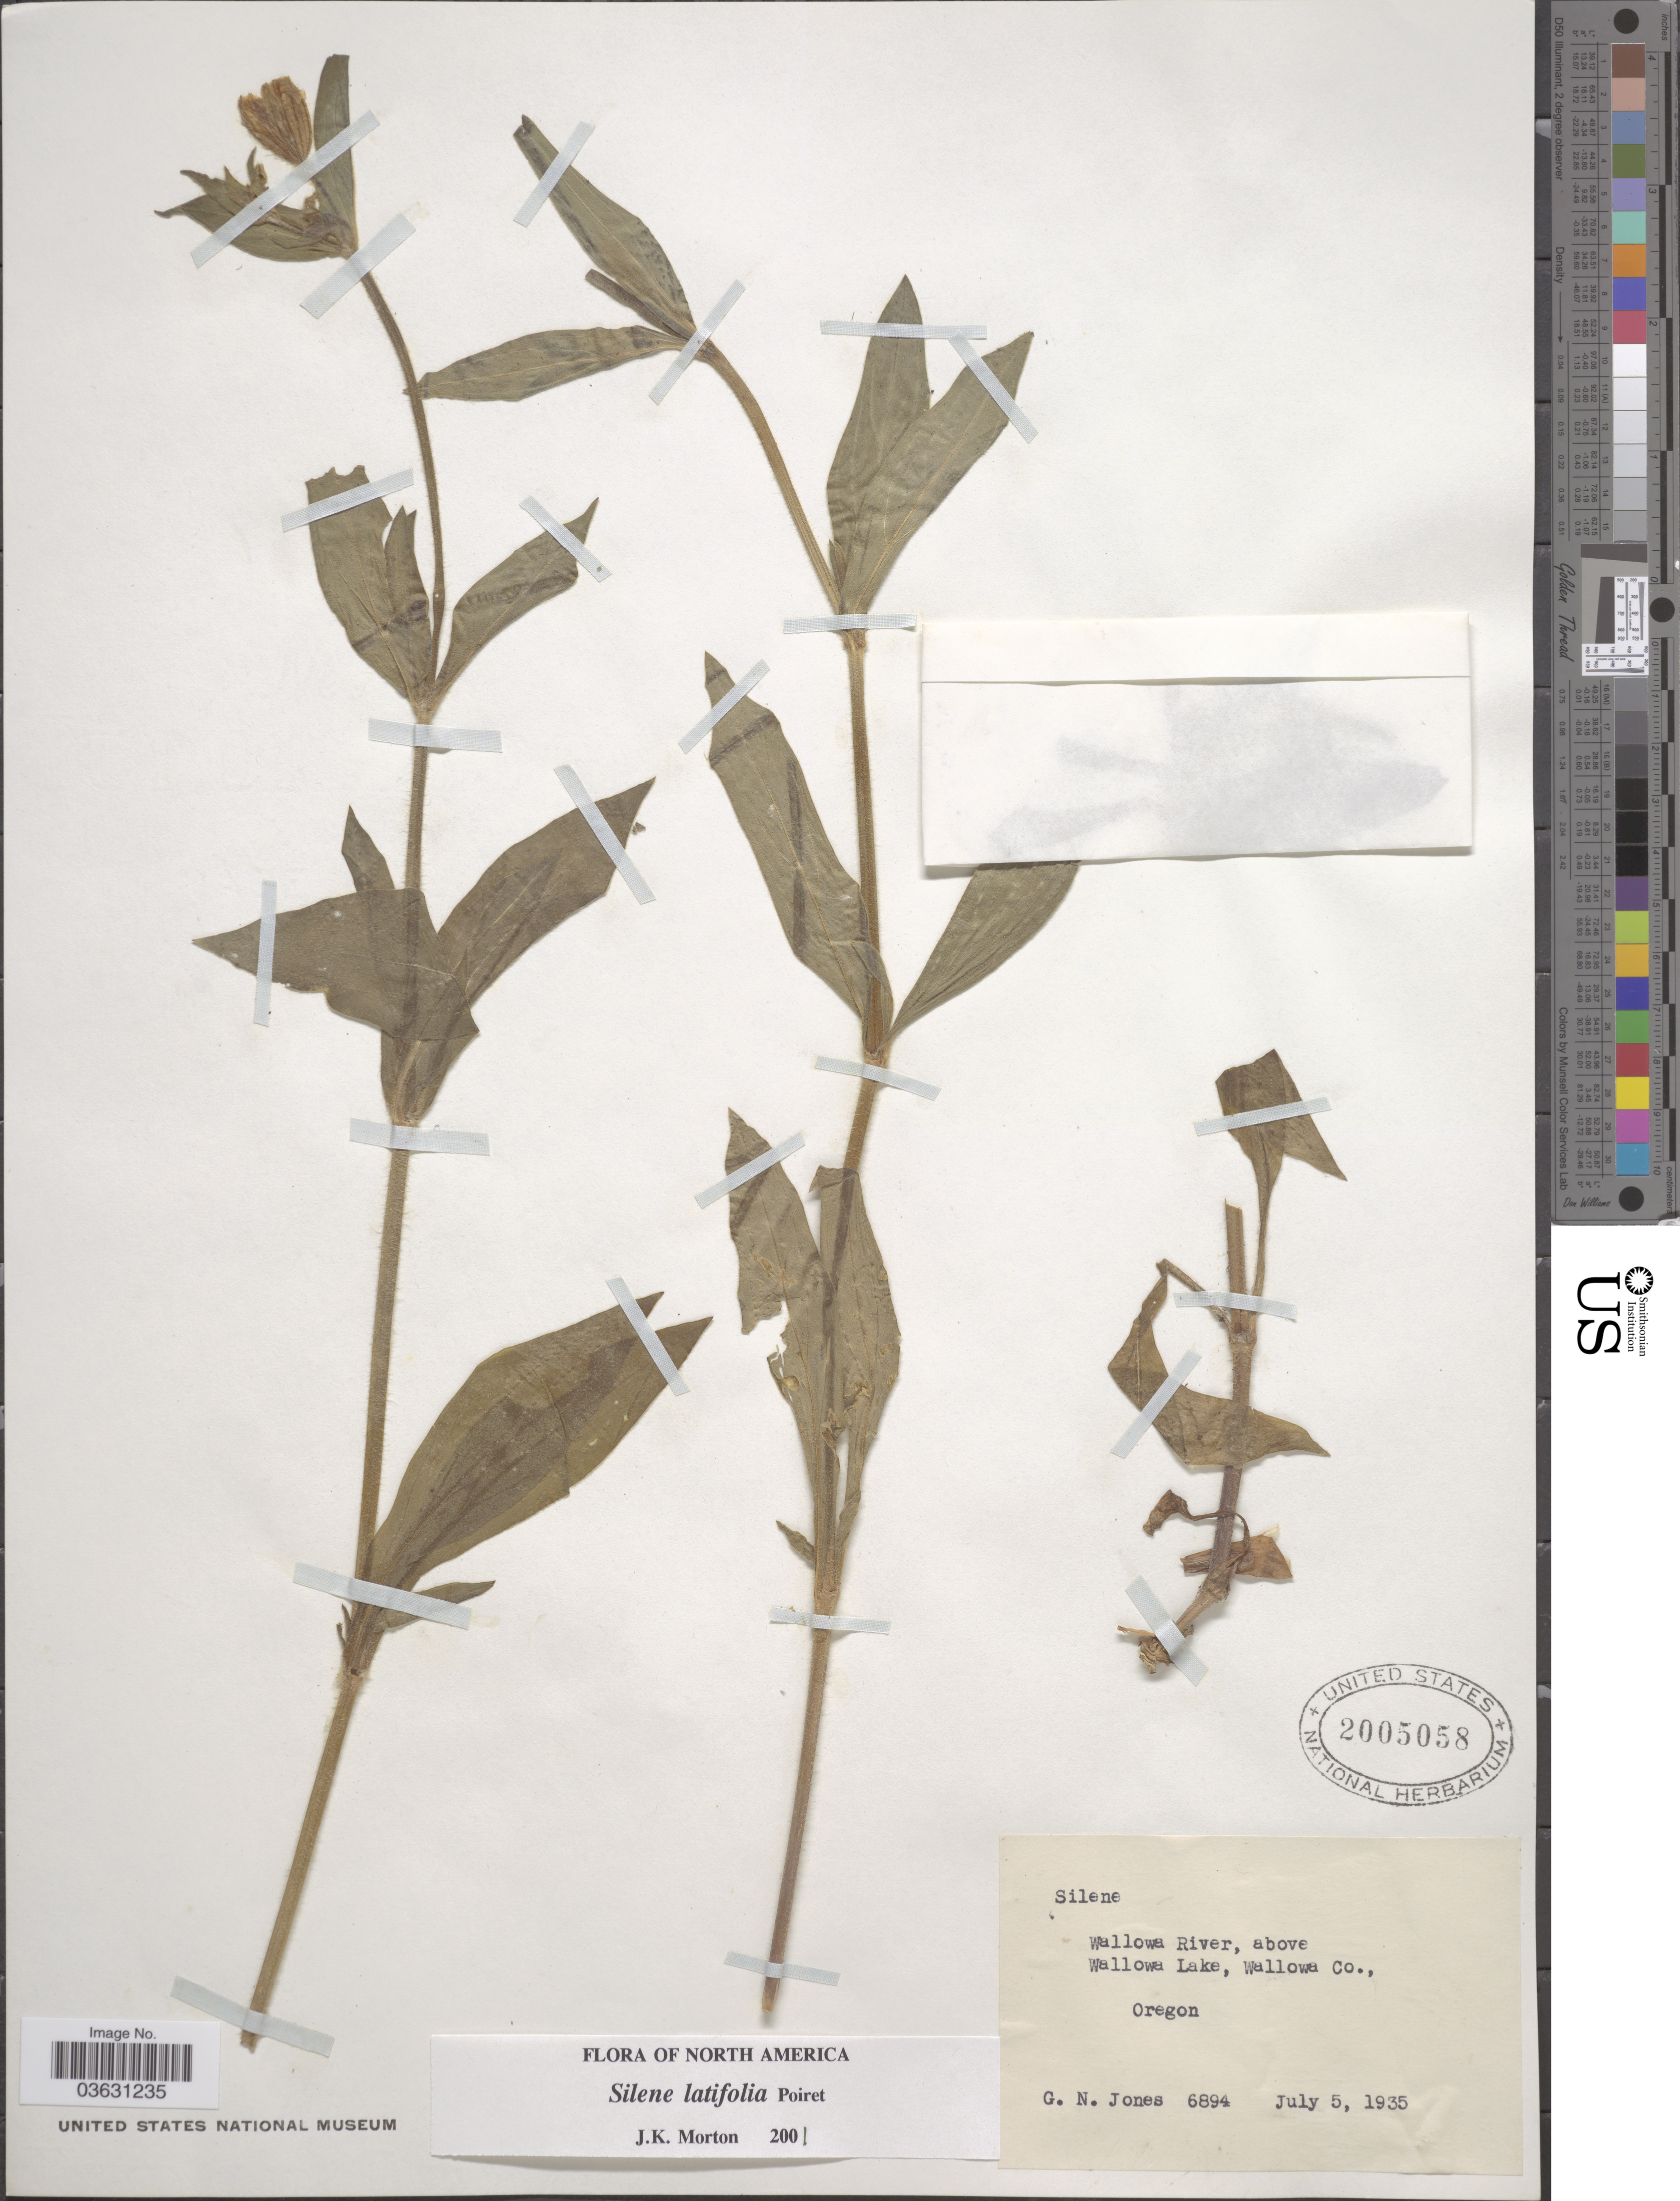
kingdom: Plantae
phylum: Tracheophyta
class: Magnoliopsida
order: Caryophyllales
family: Caryophyllaceae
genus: Silene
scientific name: Silene latifolia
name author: Poir.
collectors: G. N. Jones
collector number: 6894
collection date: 1935-07-05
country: United States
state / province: Oregon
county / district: Wallowa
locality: Wallowa River, above Wallowa Lake, Wallowa Co.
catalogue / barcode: US 2005058